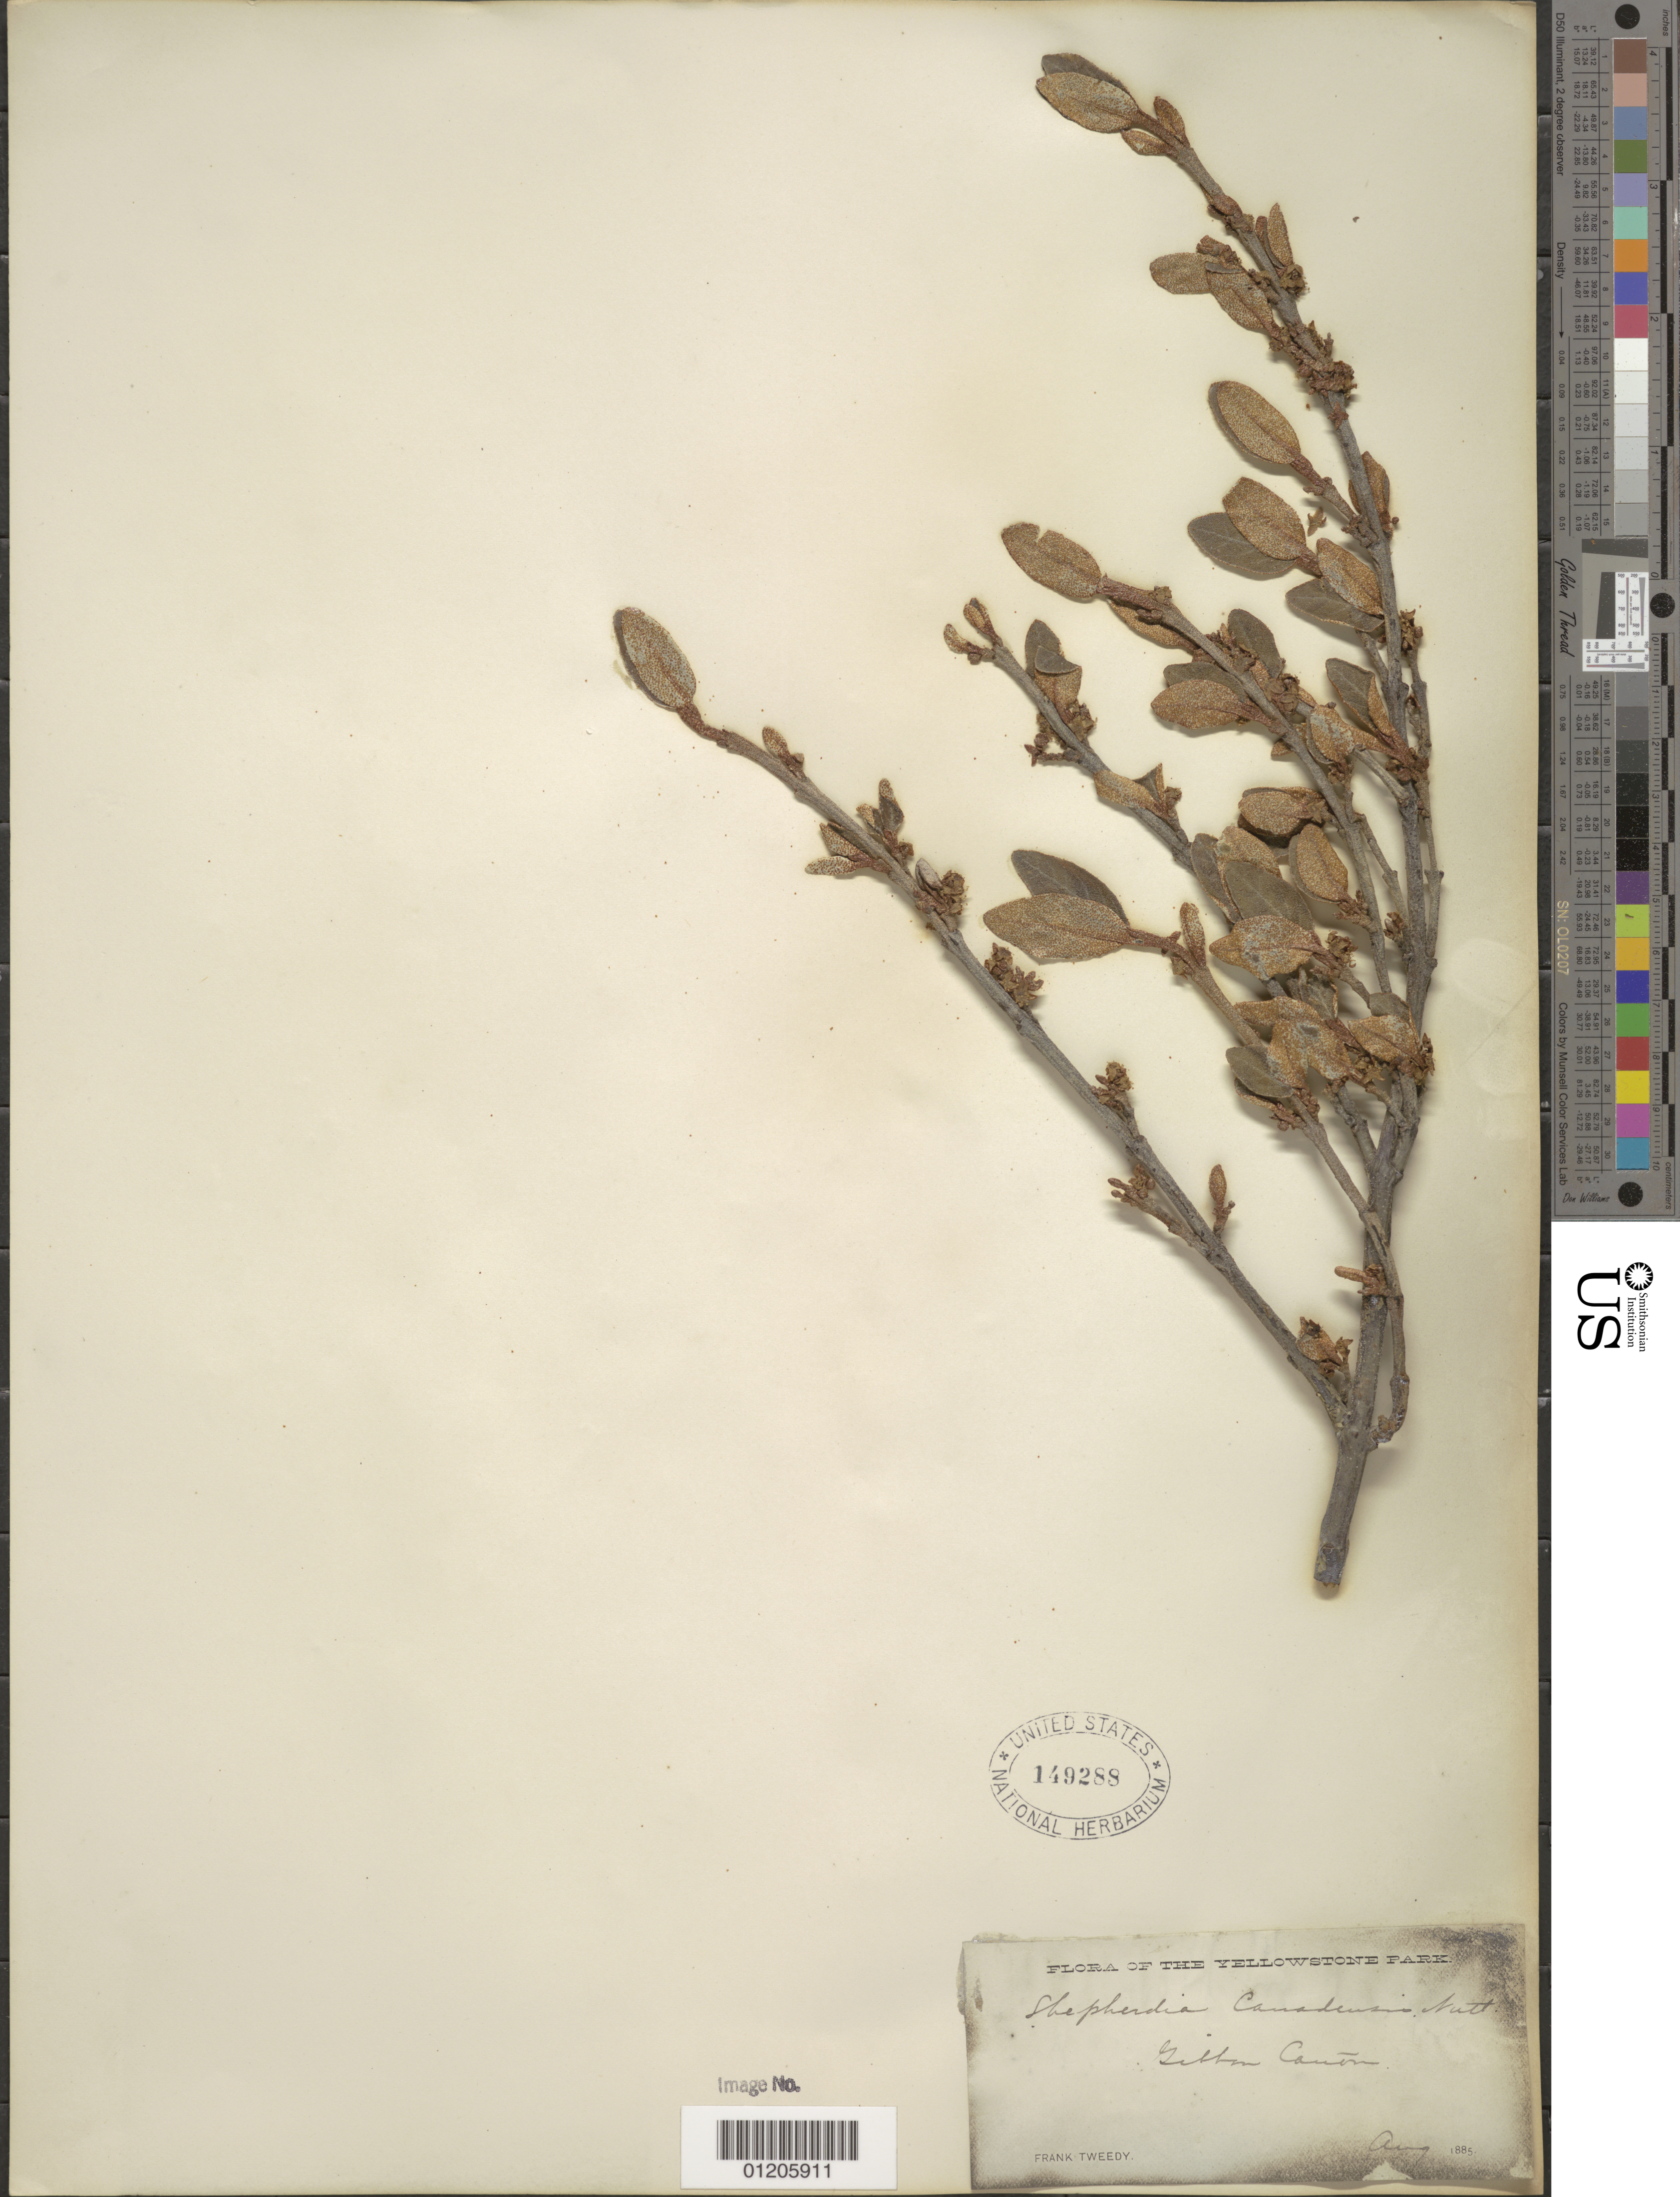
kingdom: Plantae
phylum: Tracheophyta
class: Magnoliopsida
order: Rosales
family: Elaeagnaceae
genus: Shepherdia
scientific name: Shepherdia canadensis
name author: (L.) Nutt.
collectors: F. Tweedy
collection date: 1885-08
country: United States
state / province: Wyoming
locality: Gibbon Canyon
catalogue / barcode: US 149288